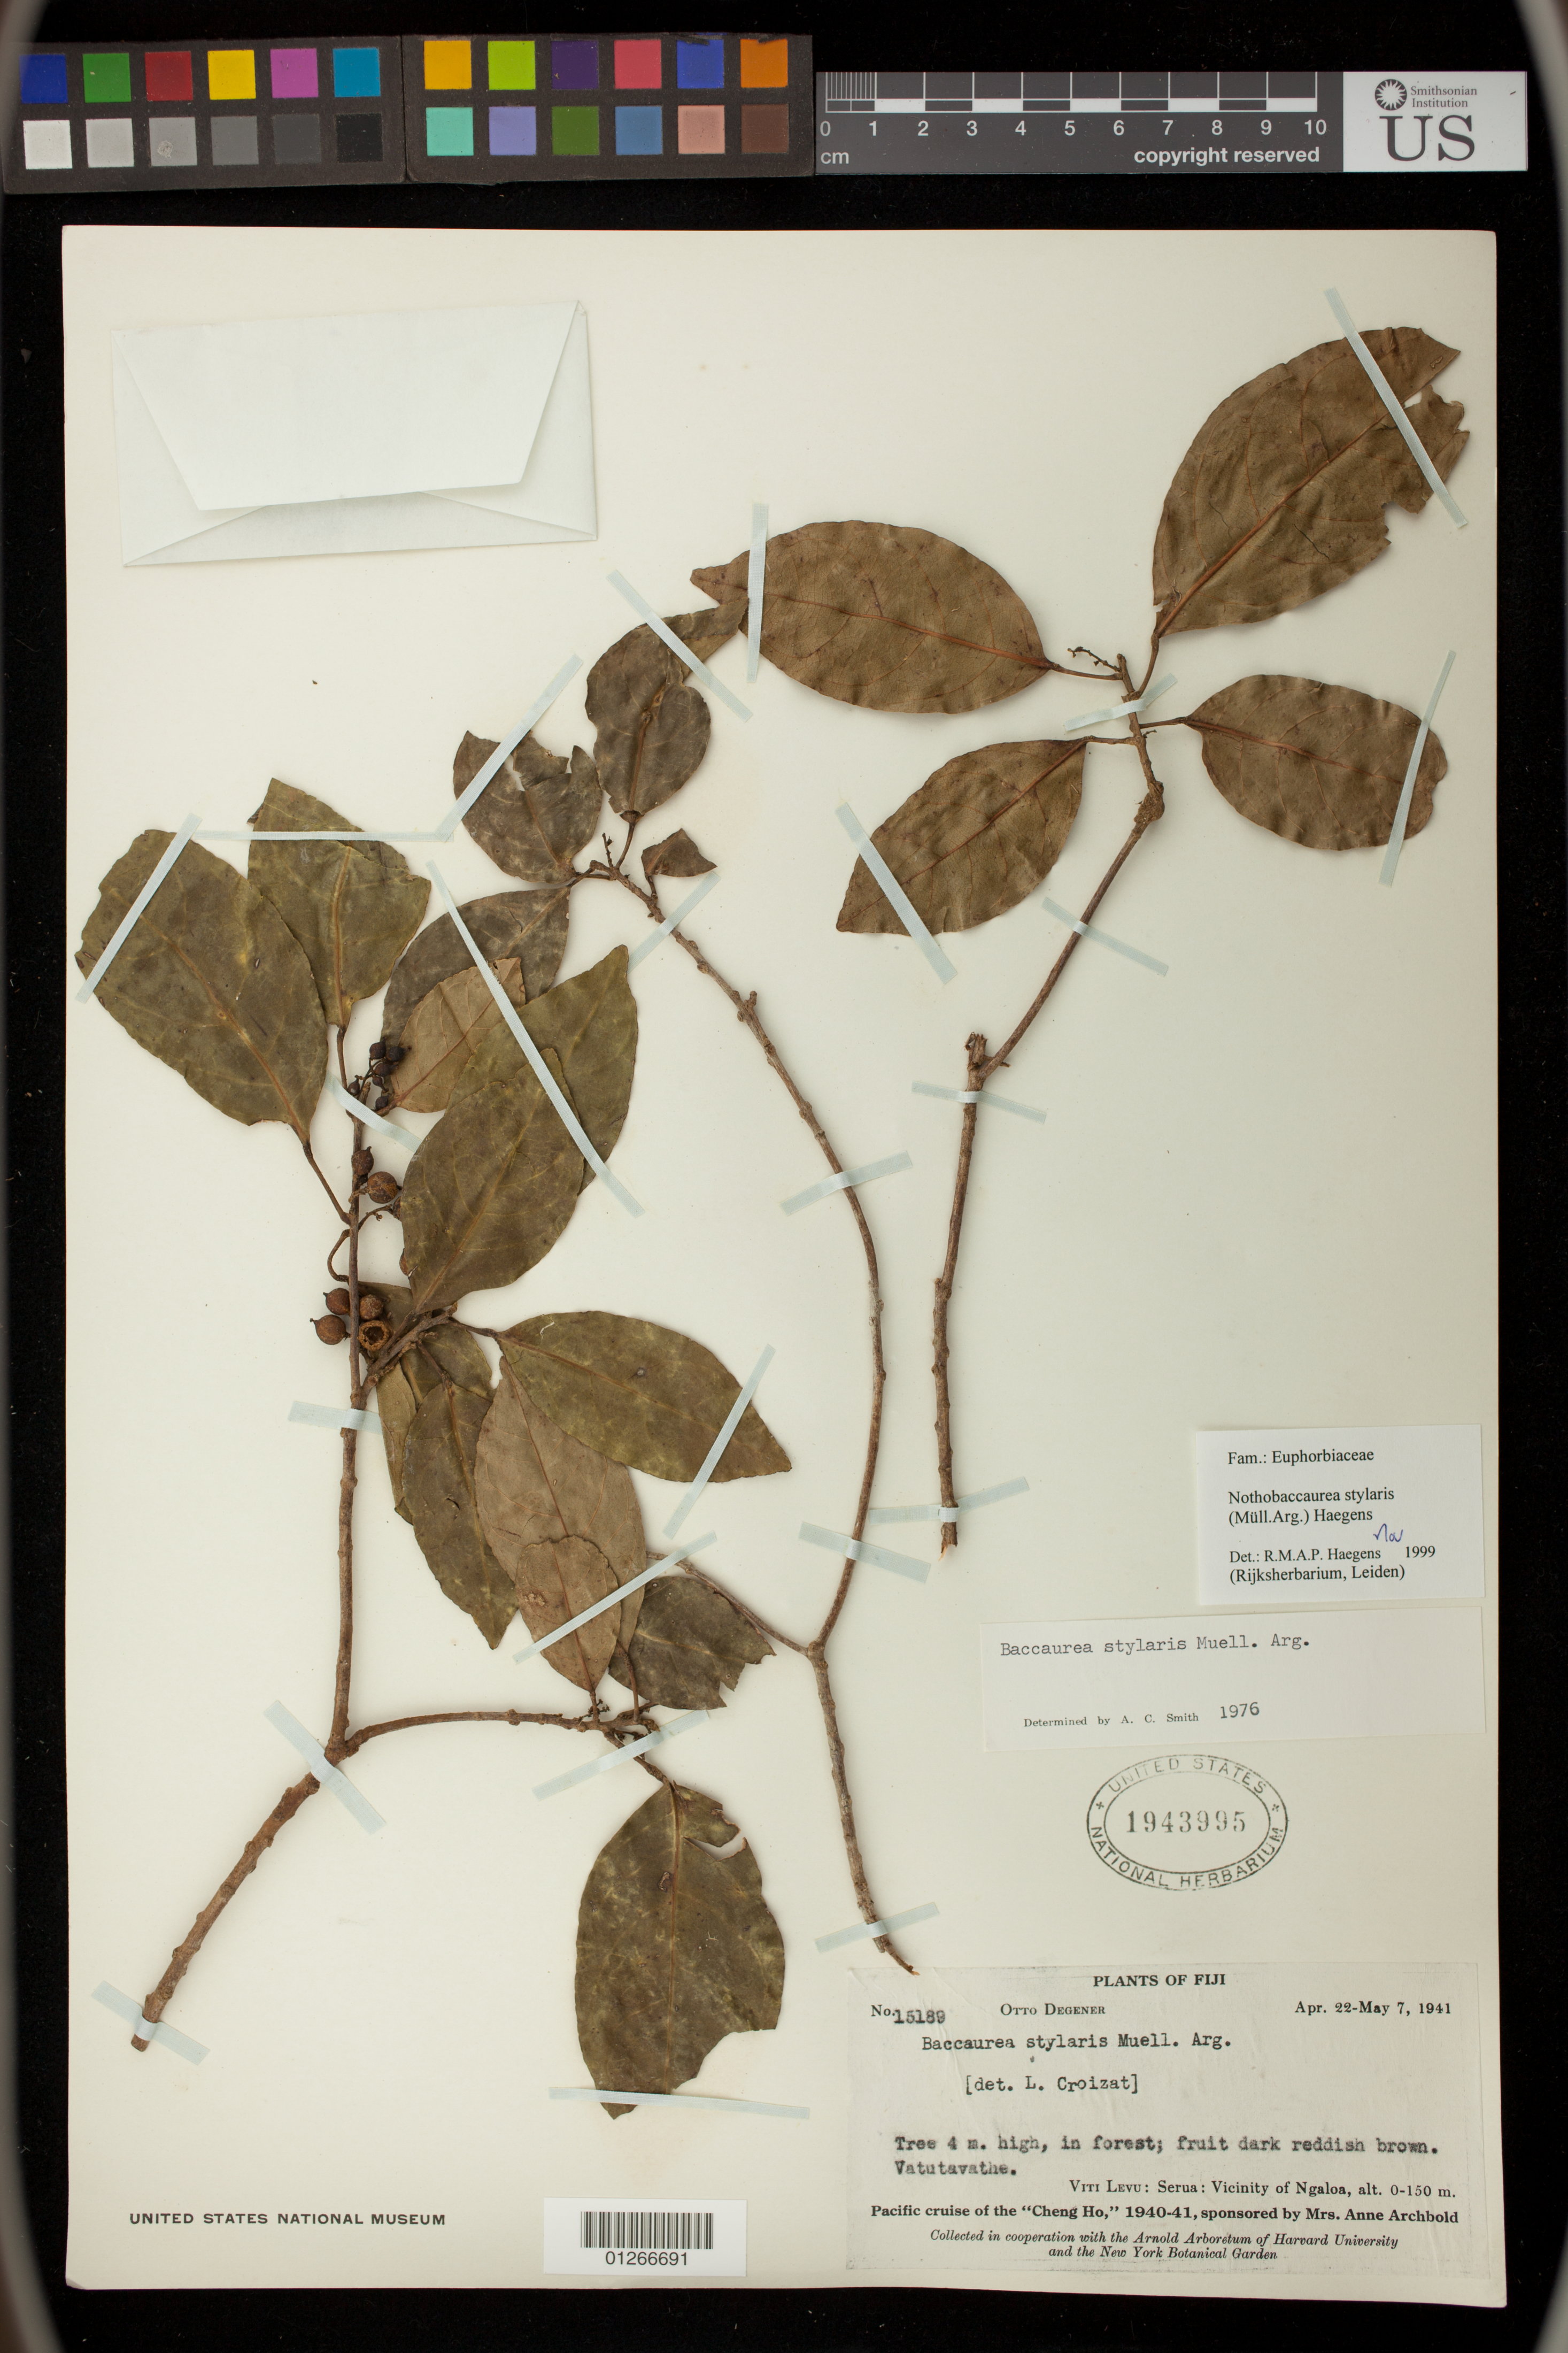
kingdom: Plantae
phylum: Tracheophyta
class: Magnoliopsida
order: Malpighiales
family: Phyllanthaceae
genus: Nothobaccaurea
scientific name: Nothobaccaurea stylaris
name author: (Müll. Arg.) Haegens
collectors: O. Degener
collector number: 15189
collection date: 1941-04-22/1941-05-07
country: Fiji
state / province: Central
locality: Viti Levu: Serua: Vicinity of Ngaloa.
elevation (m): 0